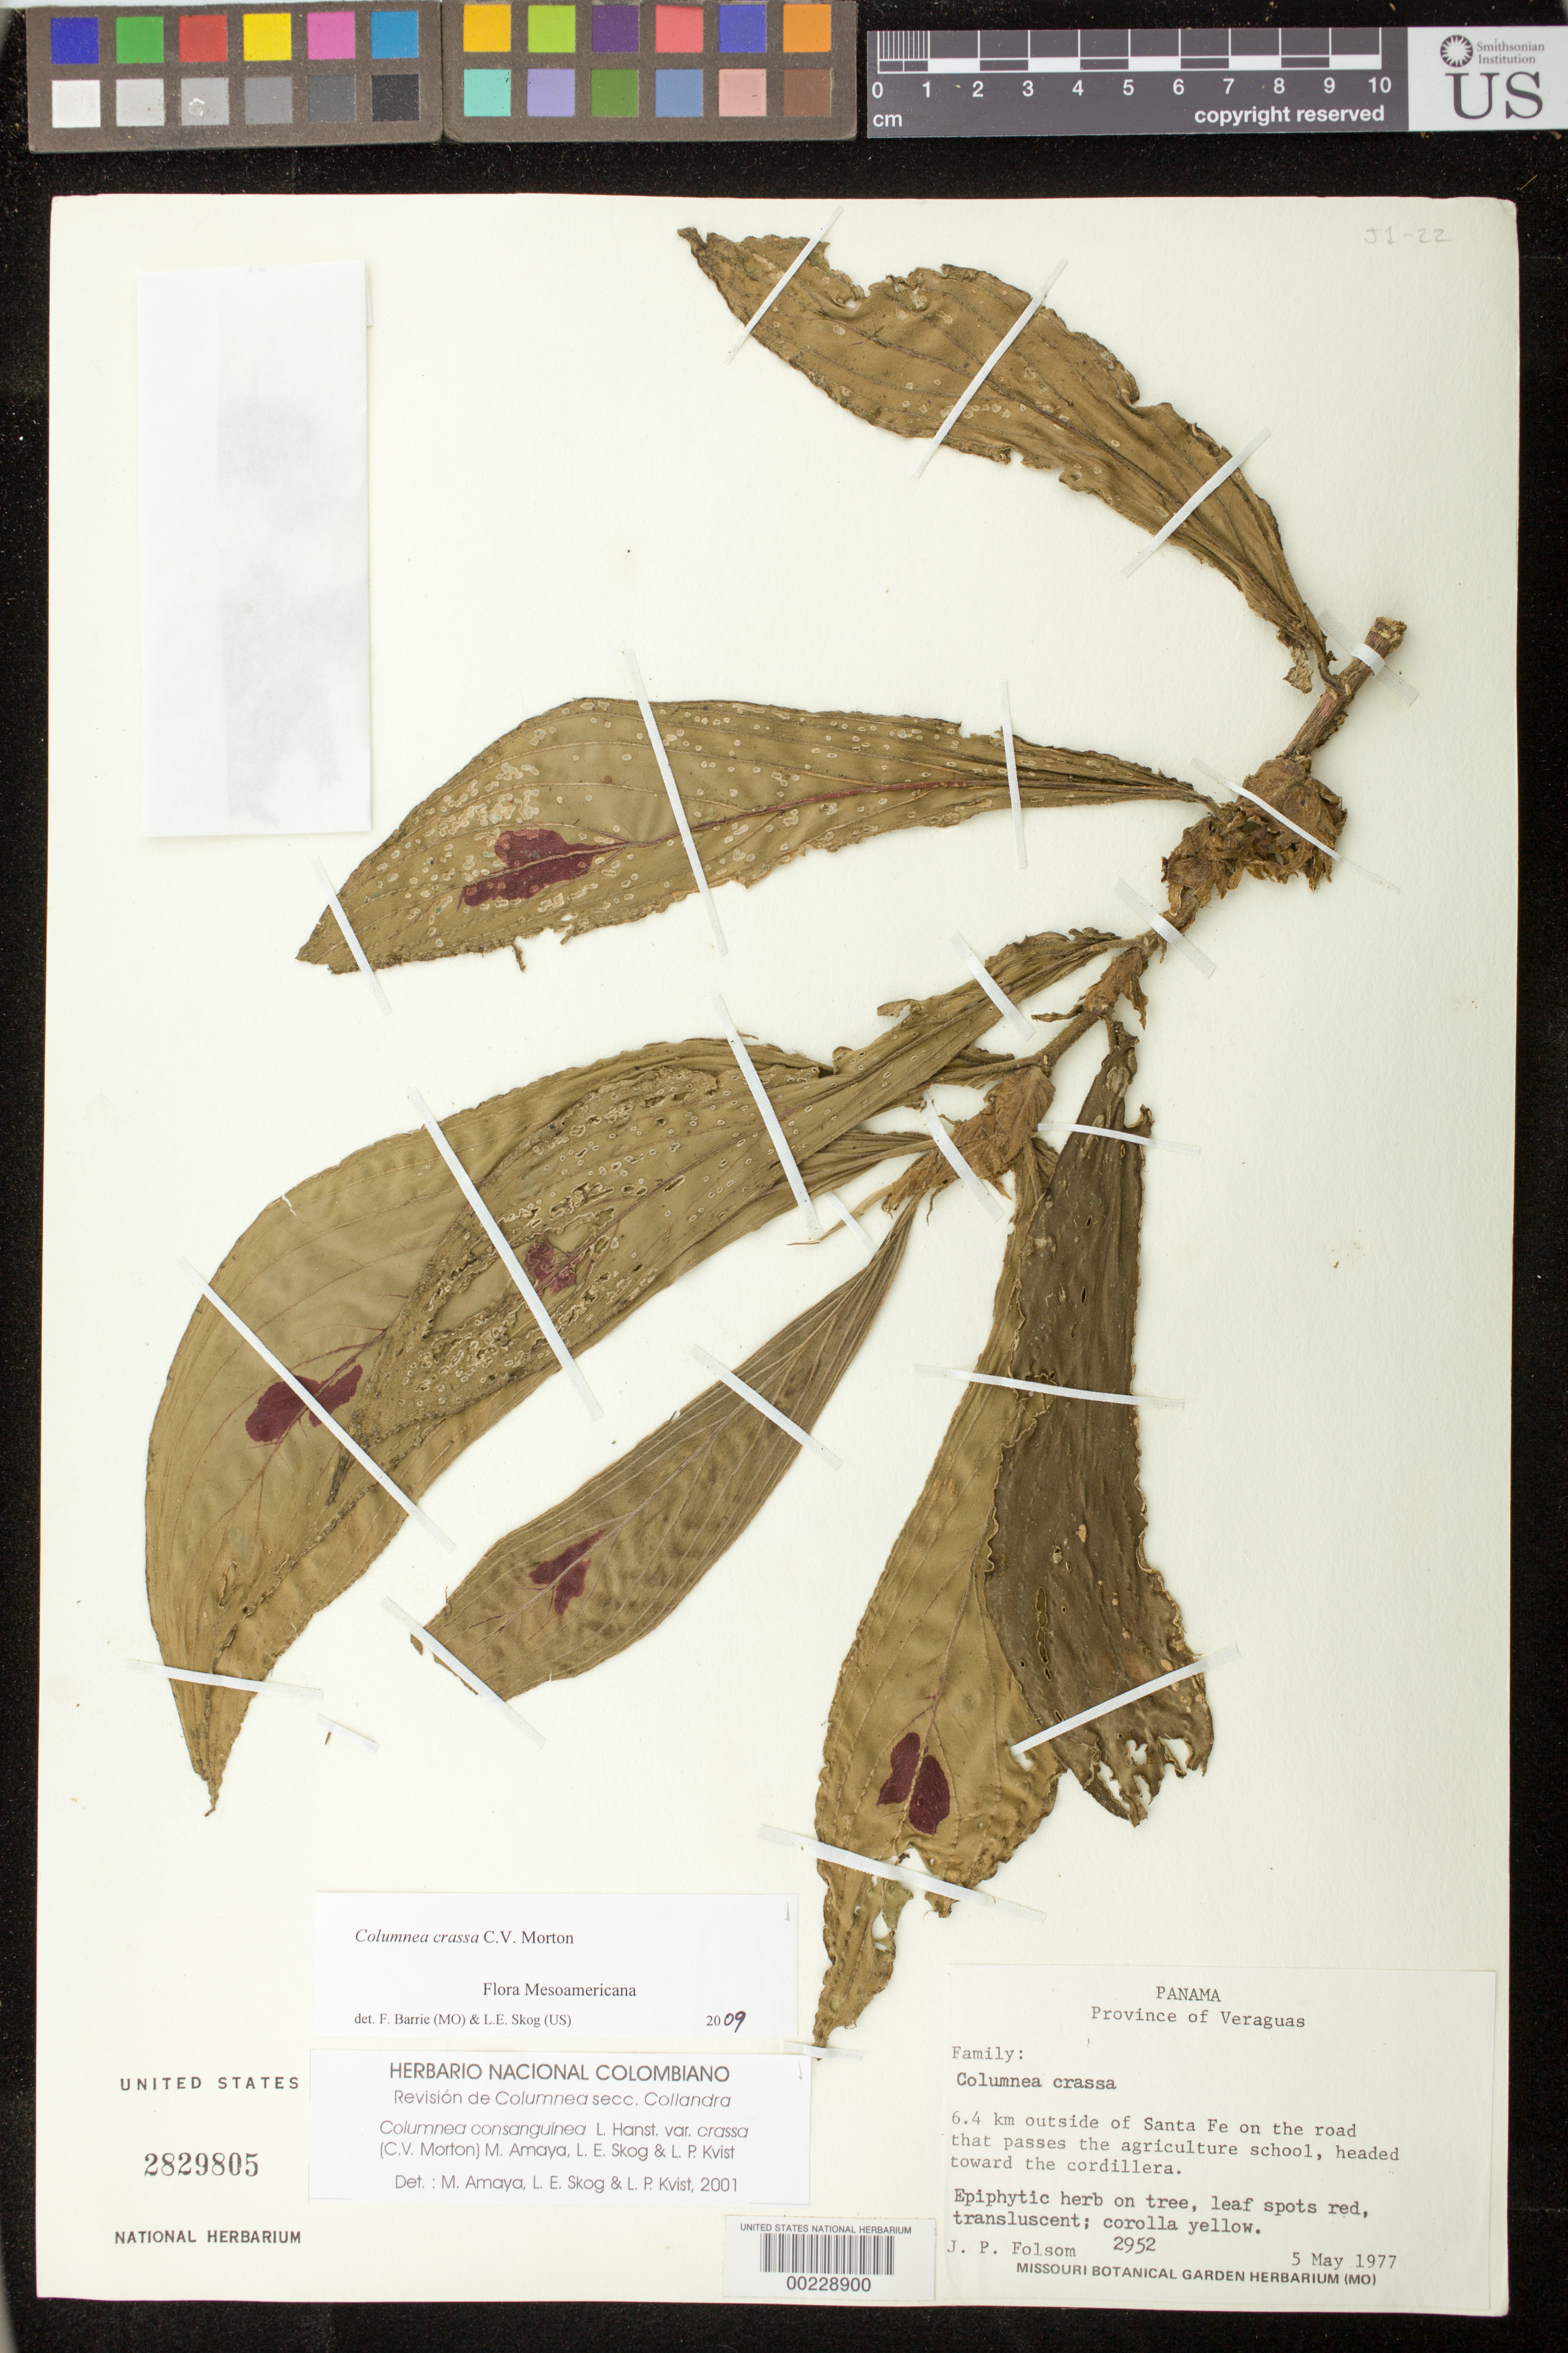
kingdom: Plantae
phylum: Tracheophyta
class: Magnoliopsida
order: Lamiales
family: Gesneriaceae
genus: Columnea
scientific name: Columnea crassa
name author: C.V. Morton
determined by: Barrie, F. R.; Skog, Laurence E.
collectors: J. P. Folsom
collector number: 2952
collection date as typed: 05 May 1977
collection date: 1977-05-05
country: Panama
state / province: Veraguas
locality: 6.4 km outside of Santa Fe on the road that passes the Agriculture School, headed toward the cordillera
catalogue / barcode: US 2829805